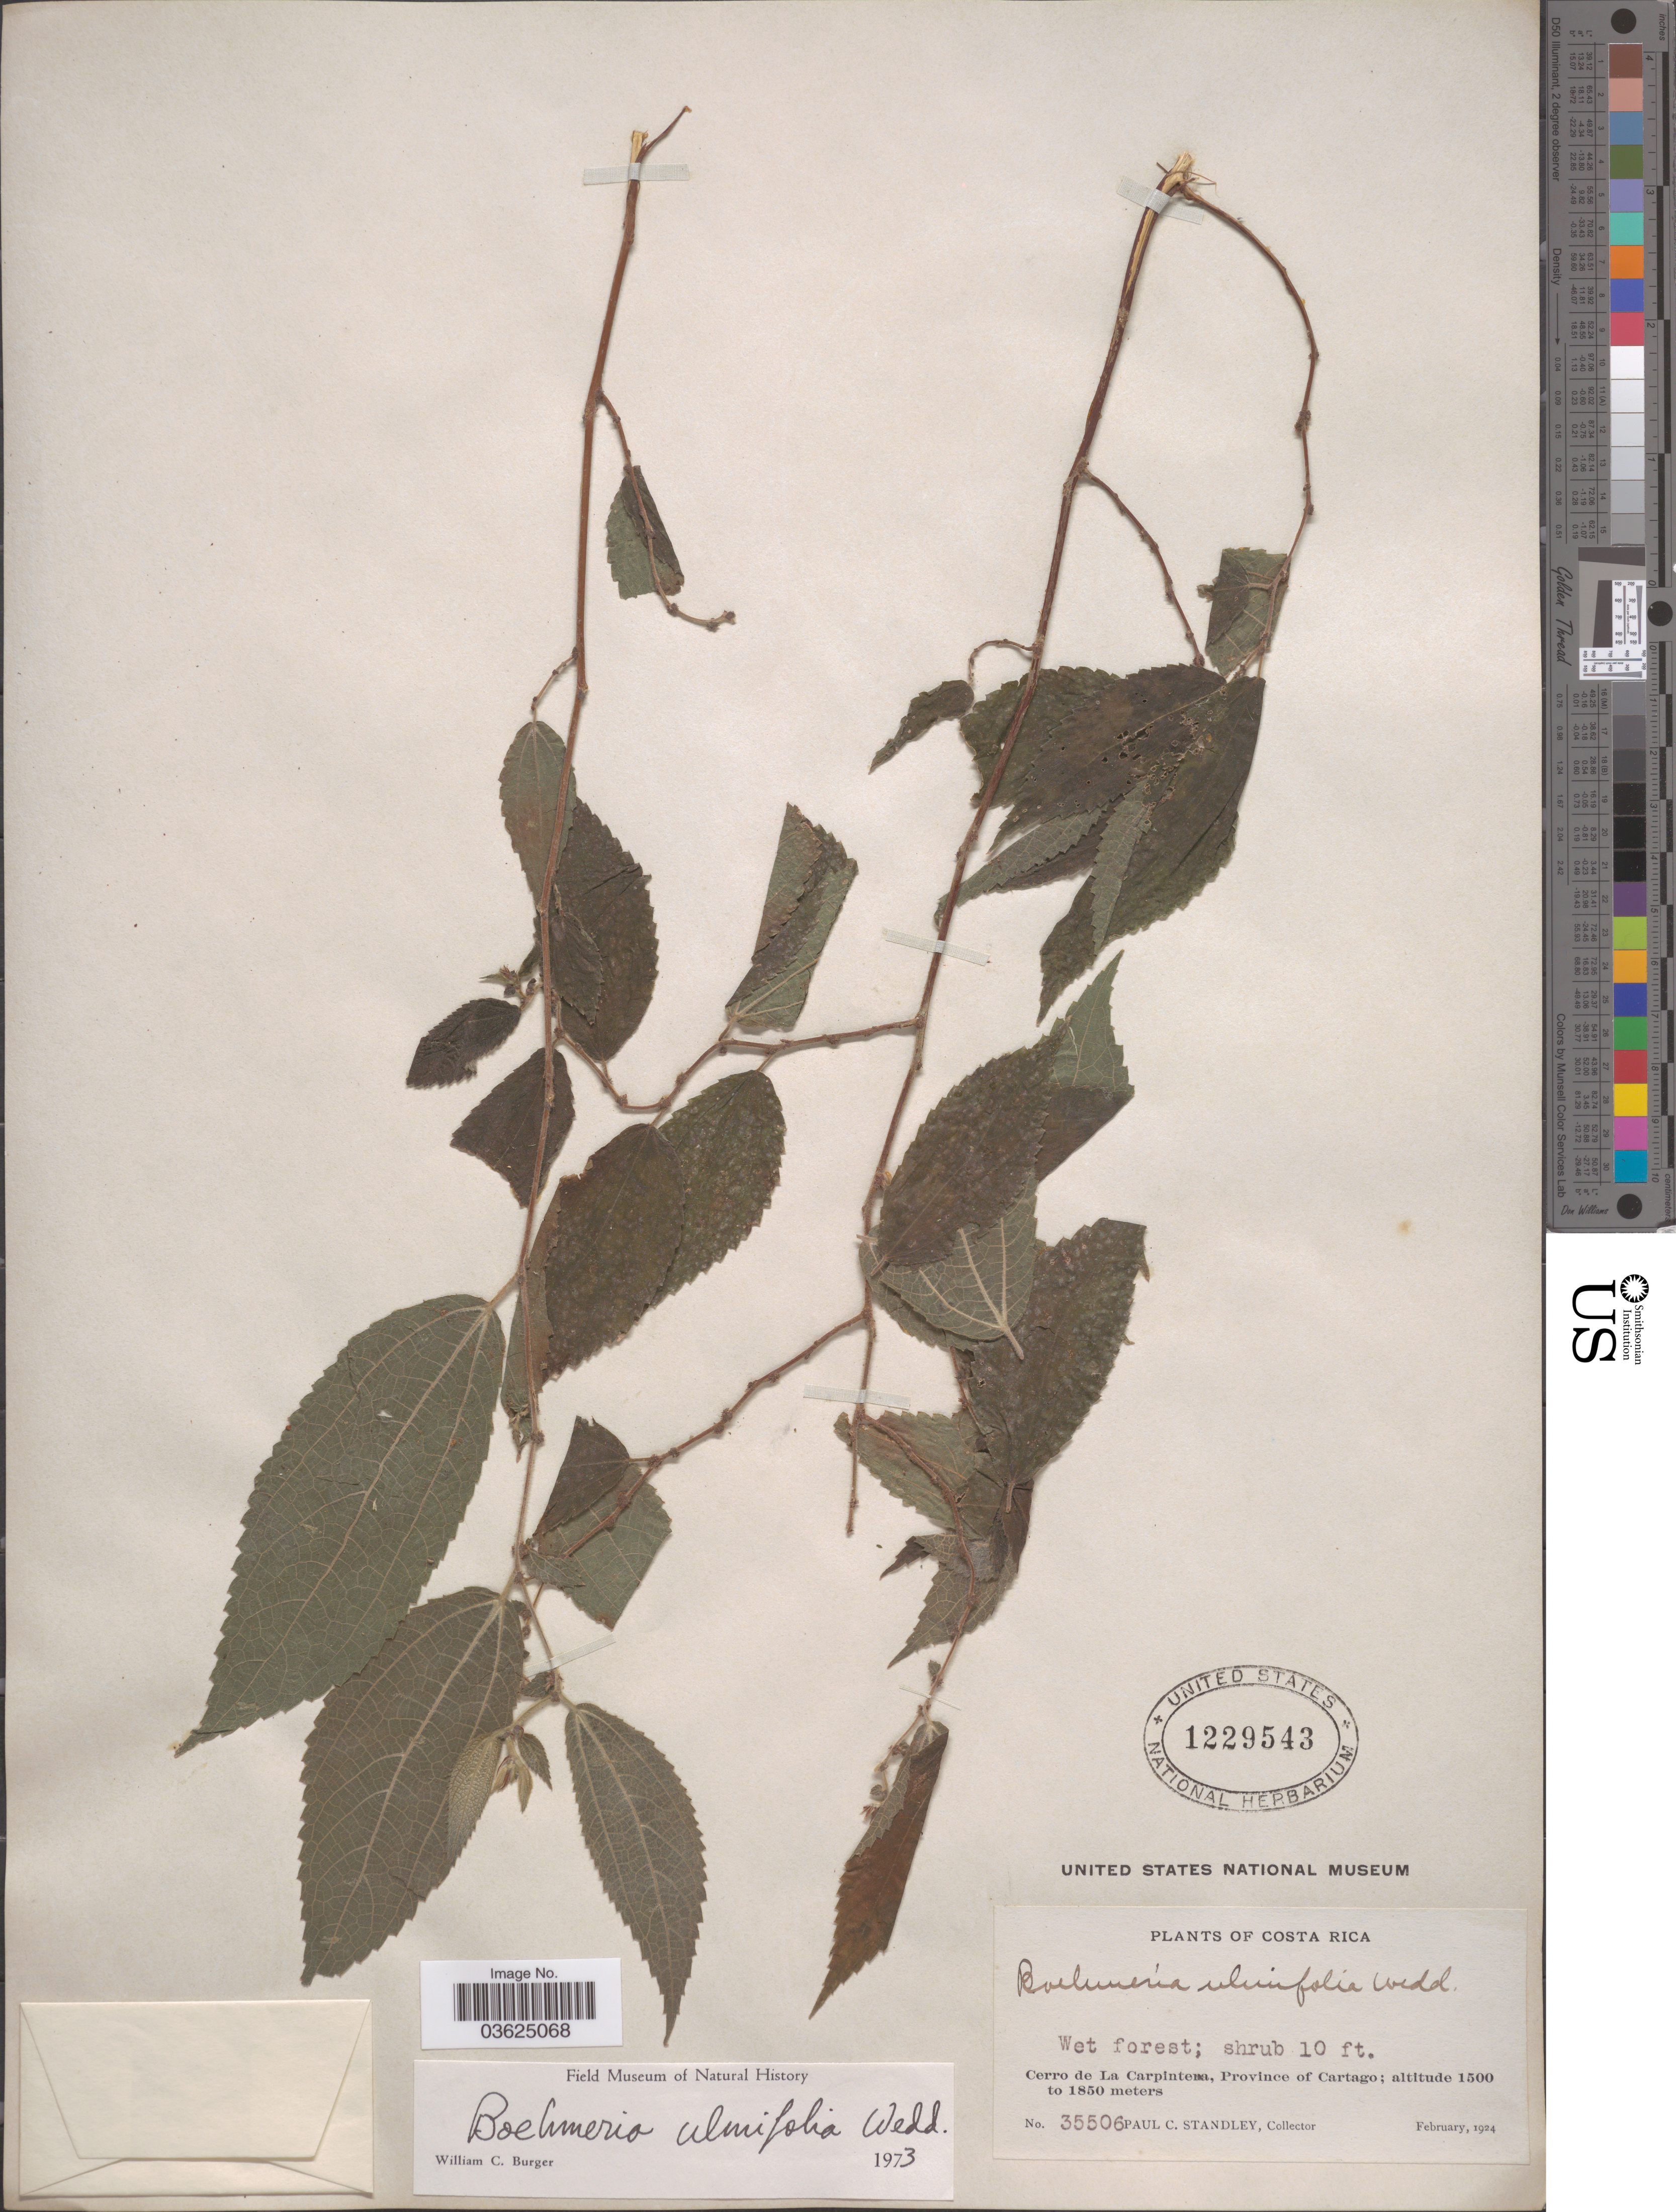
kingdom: Plantae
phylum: Tracheophyta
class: Magnoliopsida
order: Rosales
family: Urticaceae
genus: Boehmeria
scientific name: Boehmeria ulmifolia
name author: Wedd.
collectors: P. C. Standley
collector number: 35506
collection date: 1924-02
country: Costa Rica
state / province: Cartago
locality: Cerro de La Carpintera.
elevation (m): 1500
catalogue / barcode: US 1229543